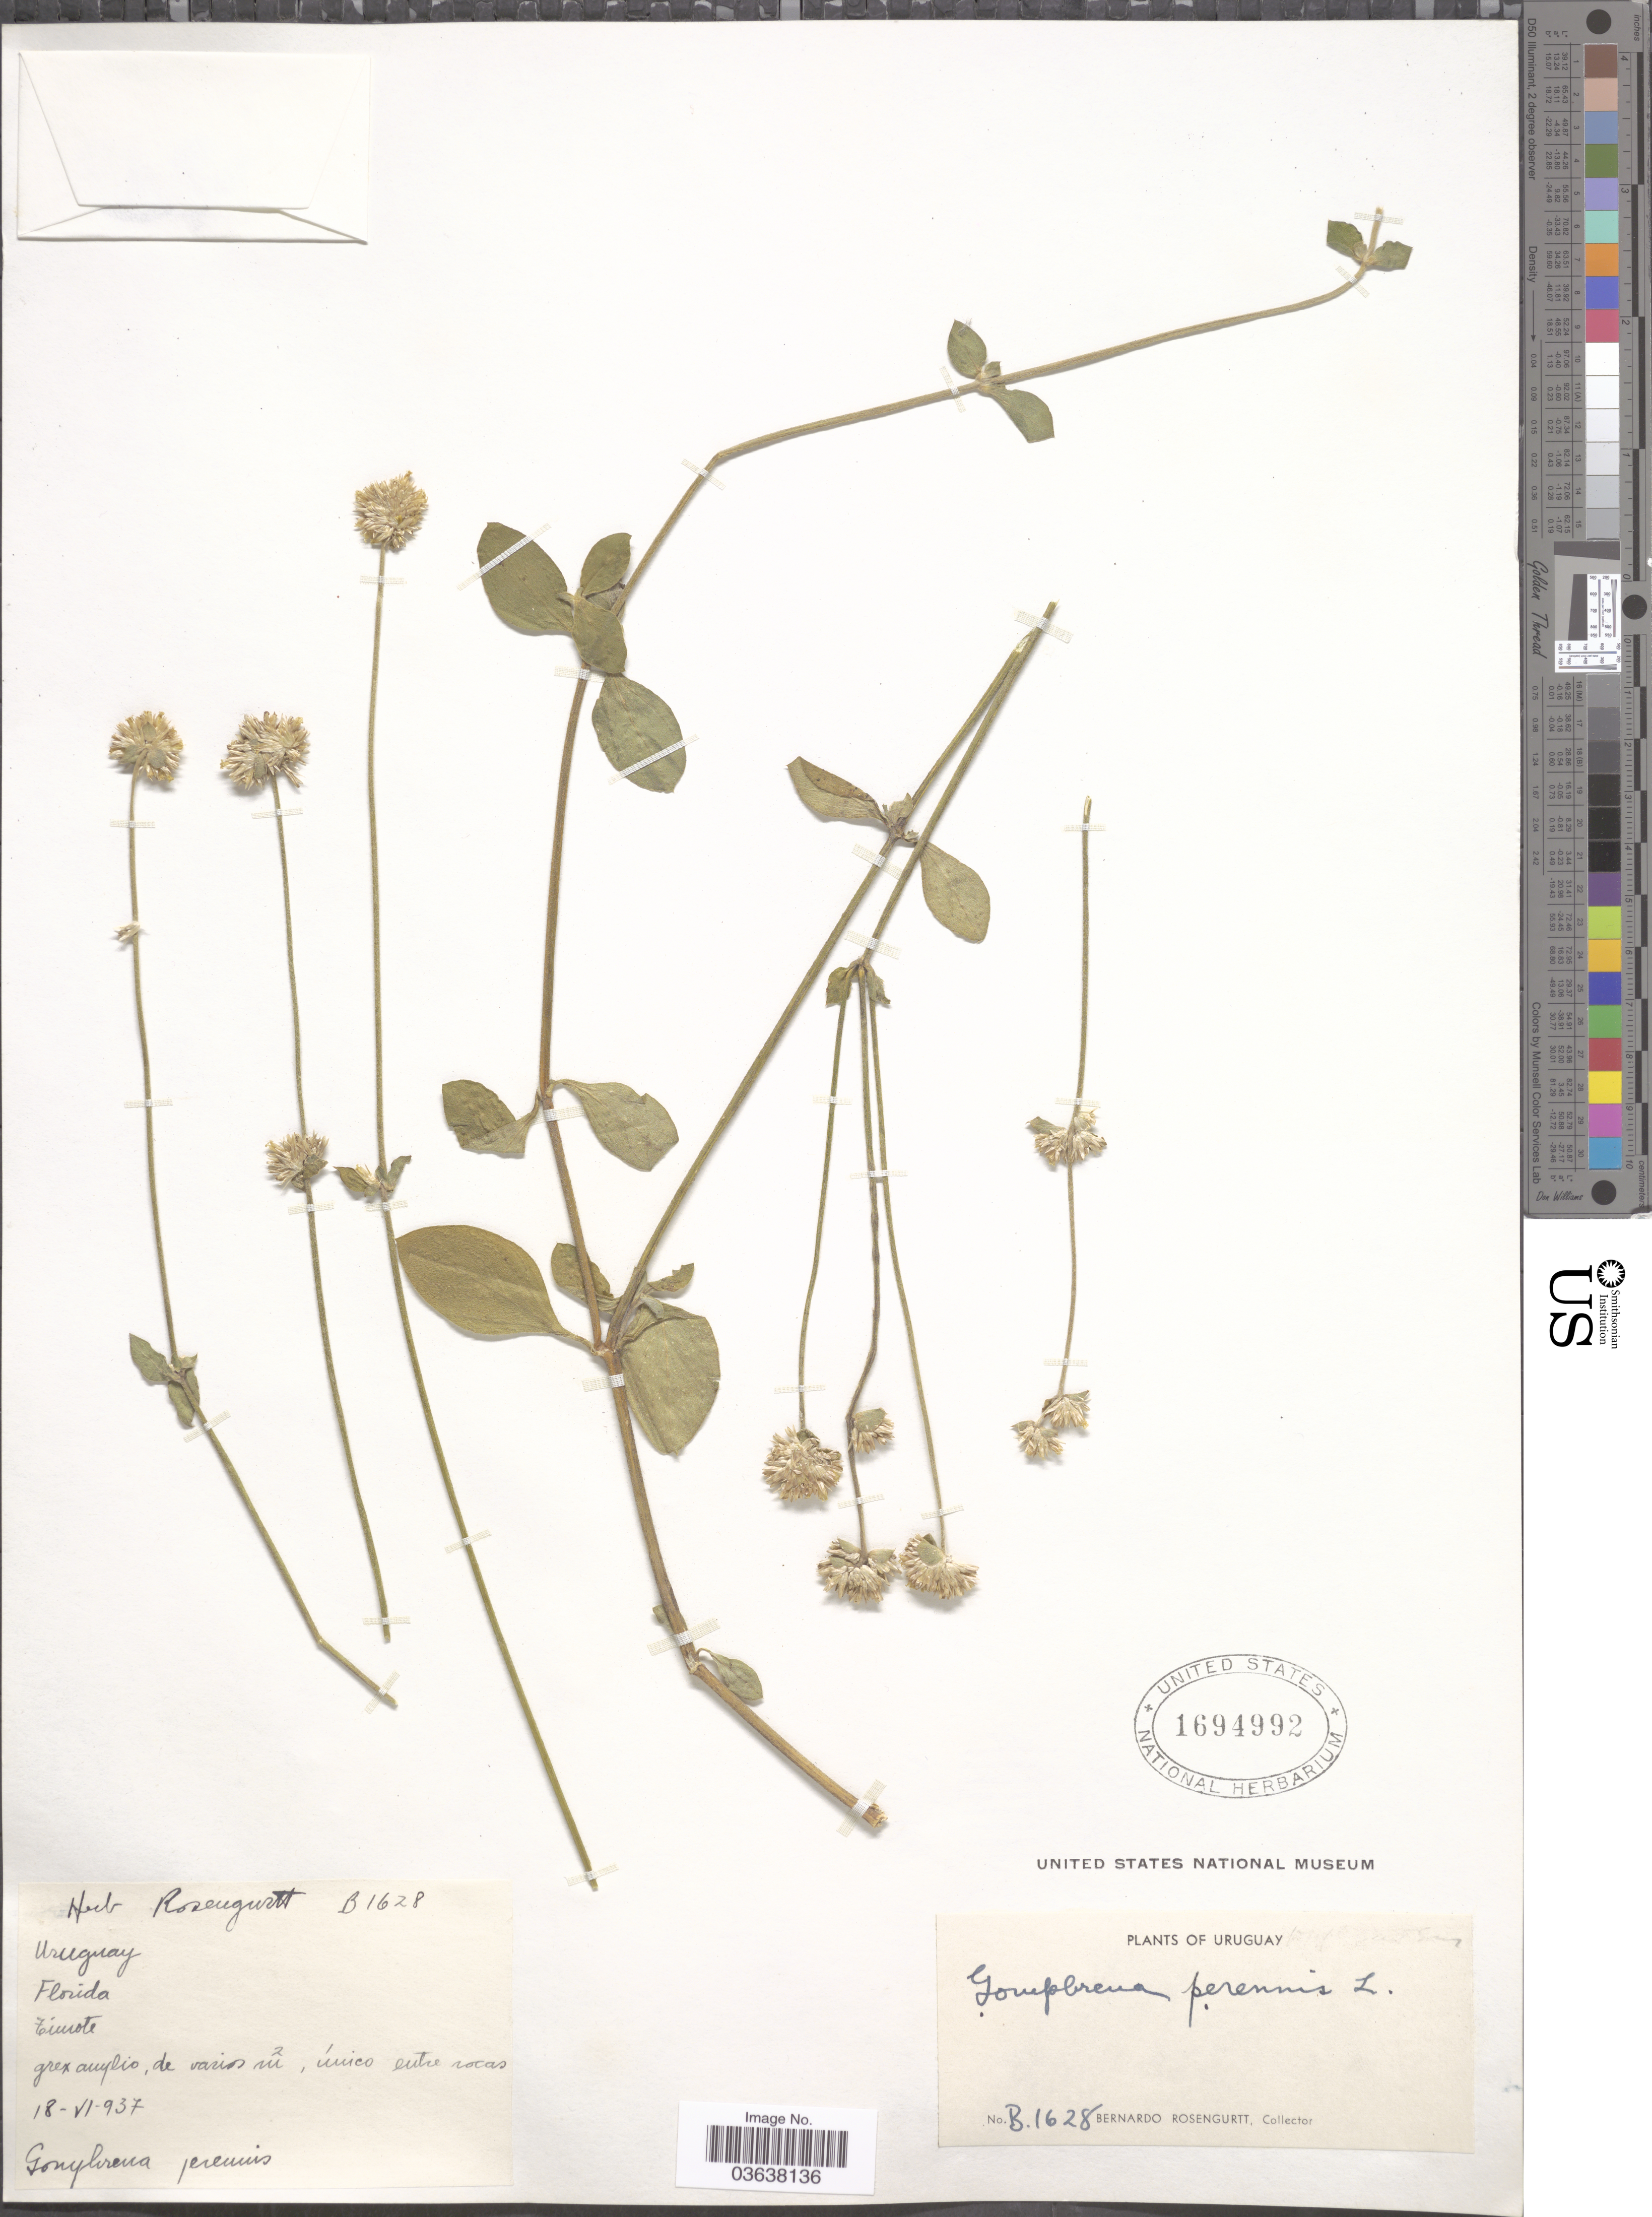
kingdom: Plantae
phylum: Tracheophyta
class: Magnoliopsida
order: Caryophyllales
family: Amaranthaceae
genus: Gomphrena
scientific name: Gomphrena perennis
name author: L.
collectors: B. Rosengurtt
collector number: B1628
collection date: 1937-06-18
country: Uruguay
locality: Florida.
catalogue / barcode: US 1694992